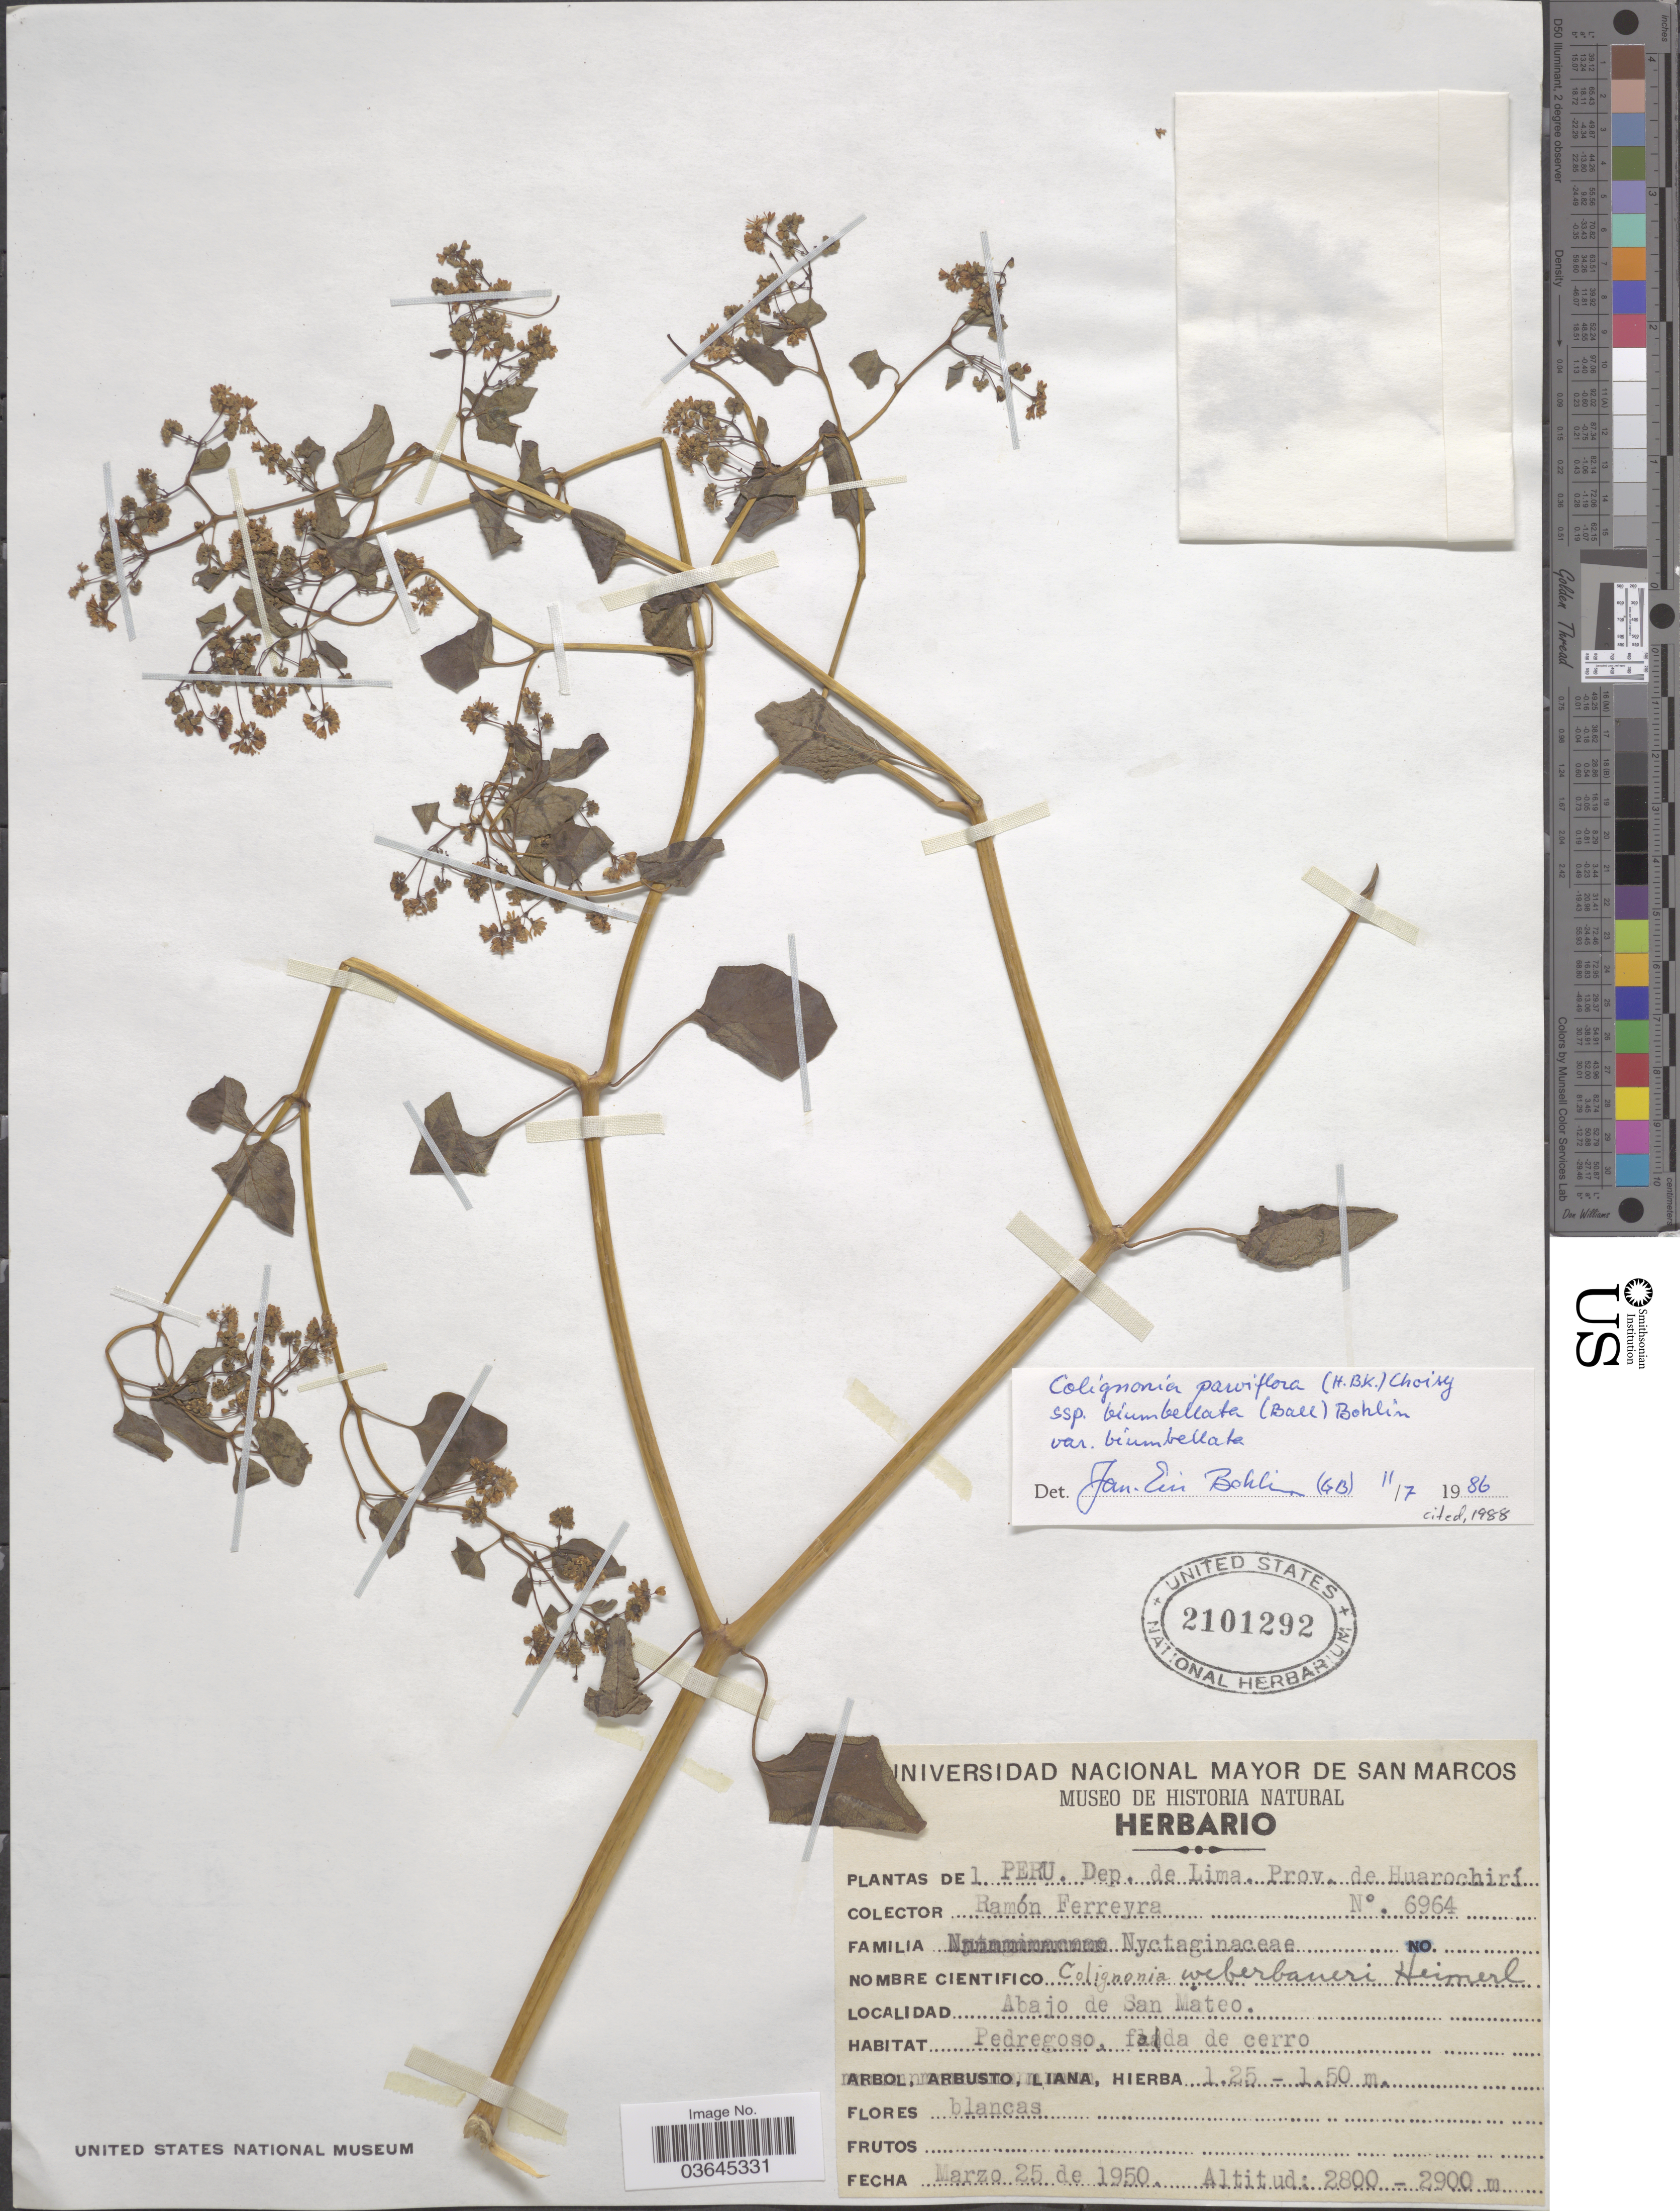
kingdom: Plantae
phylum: Tracheophyta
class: Magnoliopsida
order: Caryophyllales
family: Nyctaginaceae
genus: Colignonia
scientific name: Colignonia parviflora subsp. biumbellata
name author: (Ball) J.E. Bohlin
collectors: R. A. Ferreyra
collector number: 6964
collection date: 1950-03-25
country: Peru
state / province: Lima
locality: Dep. de Lima. Prov. de Huarochirí. Abajo de San Mateo.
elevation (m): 2800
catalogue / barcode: US 2101292